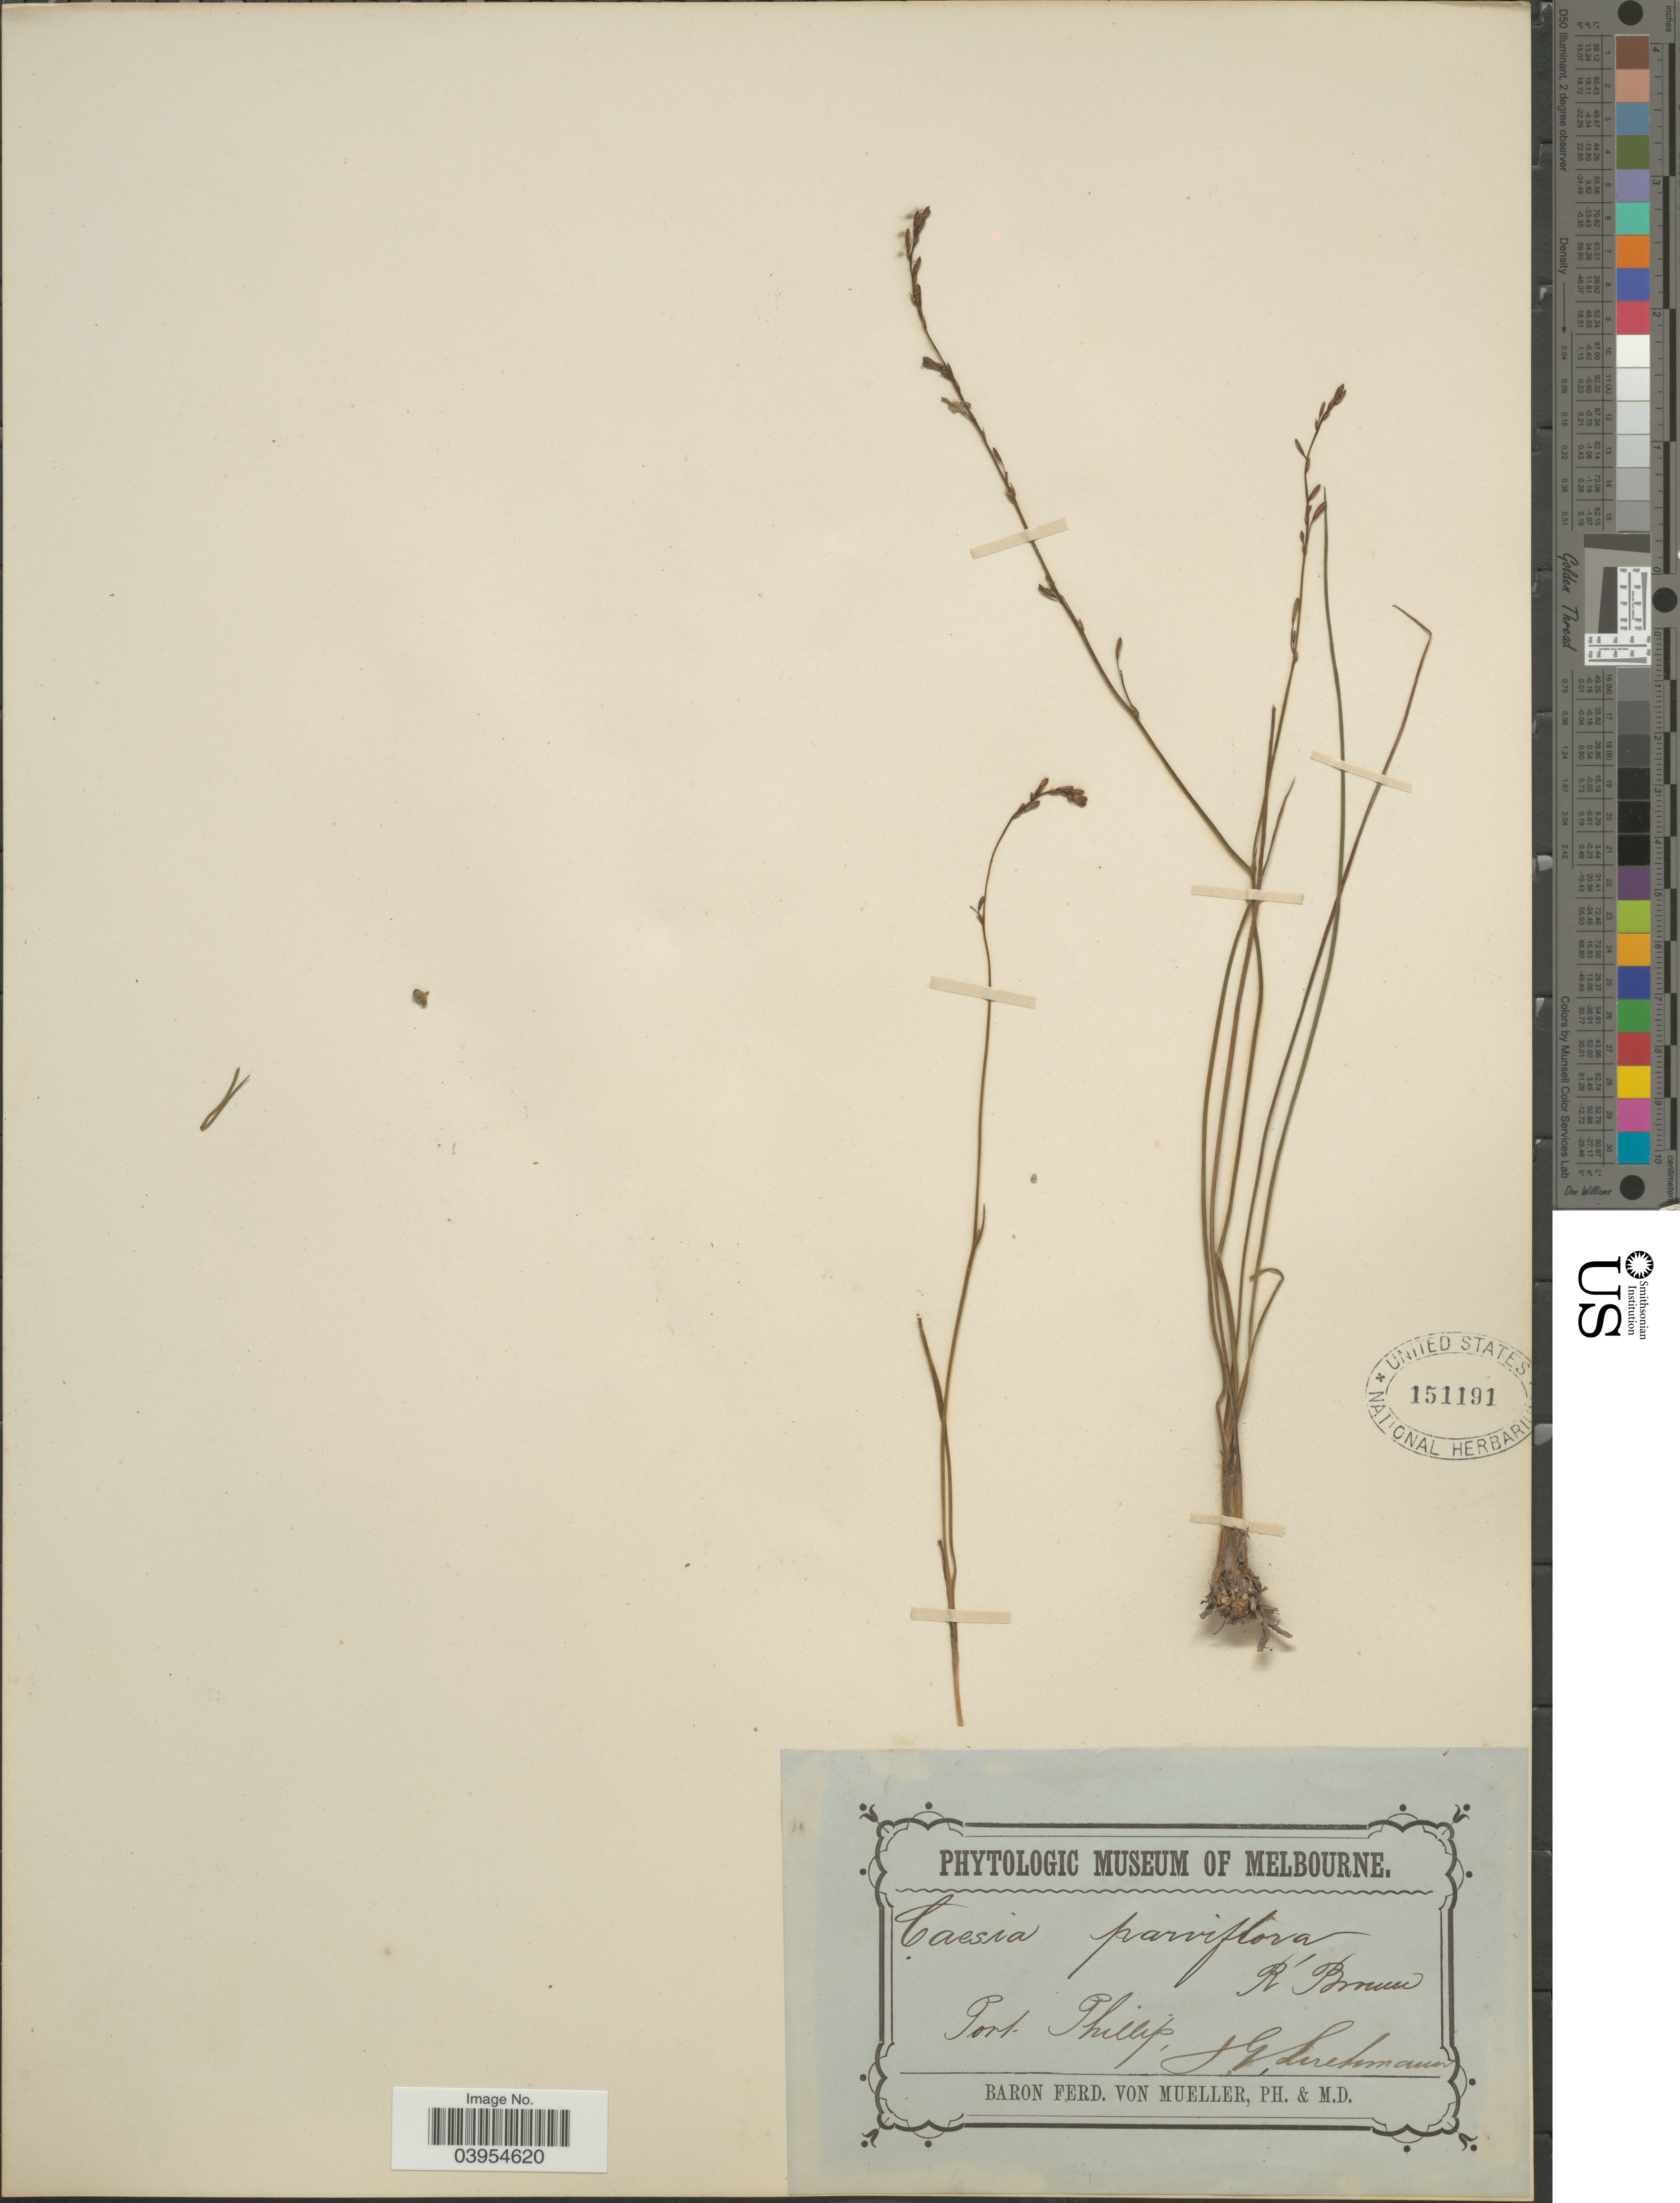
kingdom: Plantae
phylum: Tracheophyta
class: Liliopsida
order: Asparagales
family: Asphodelaceae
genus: Caesia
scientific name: Caesia parviflora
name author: R. Br.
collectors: J. Lichmaner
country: Australia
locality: Port Phillip.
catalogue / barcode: US 151191